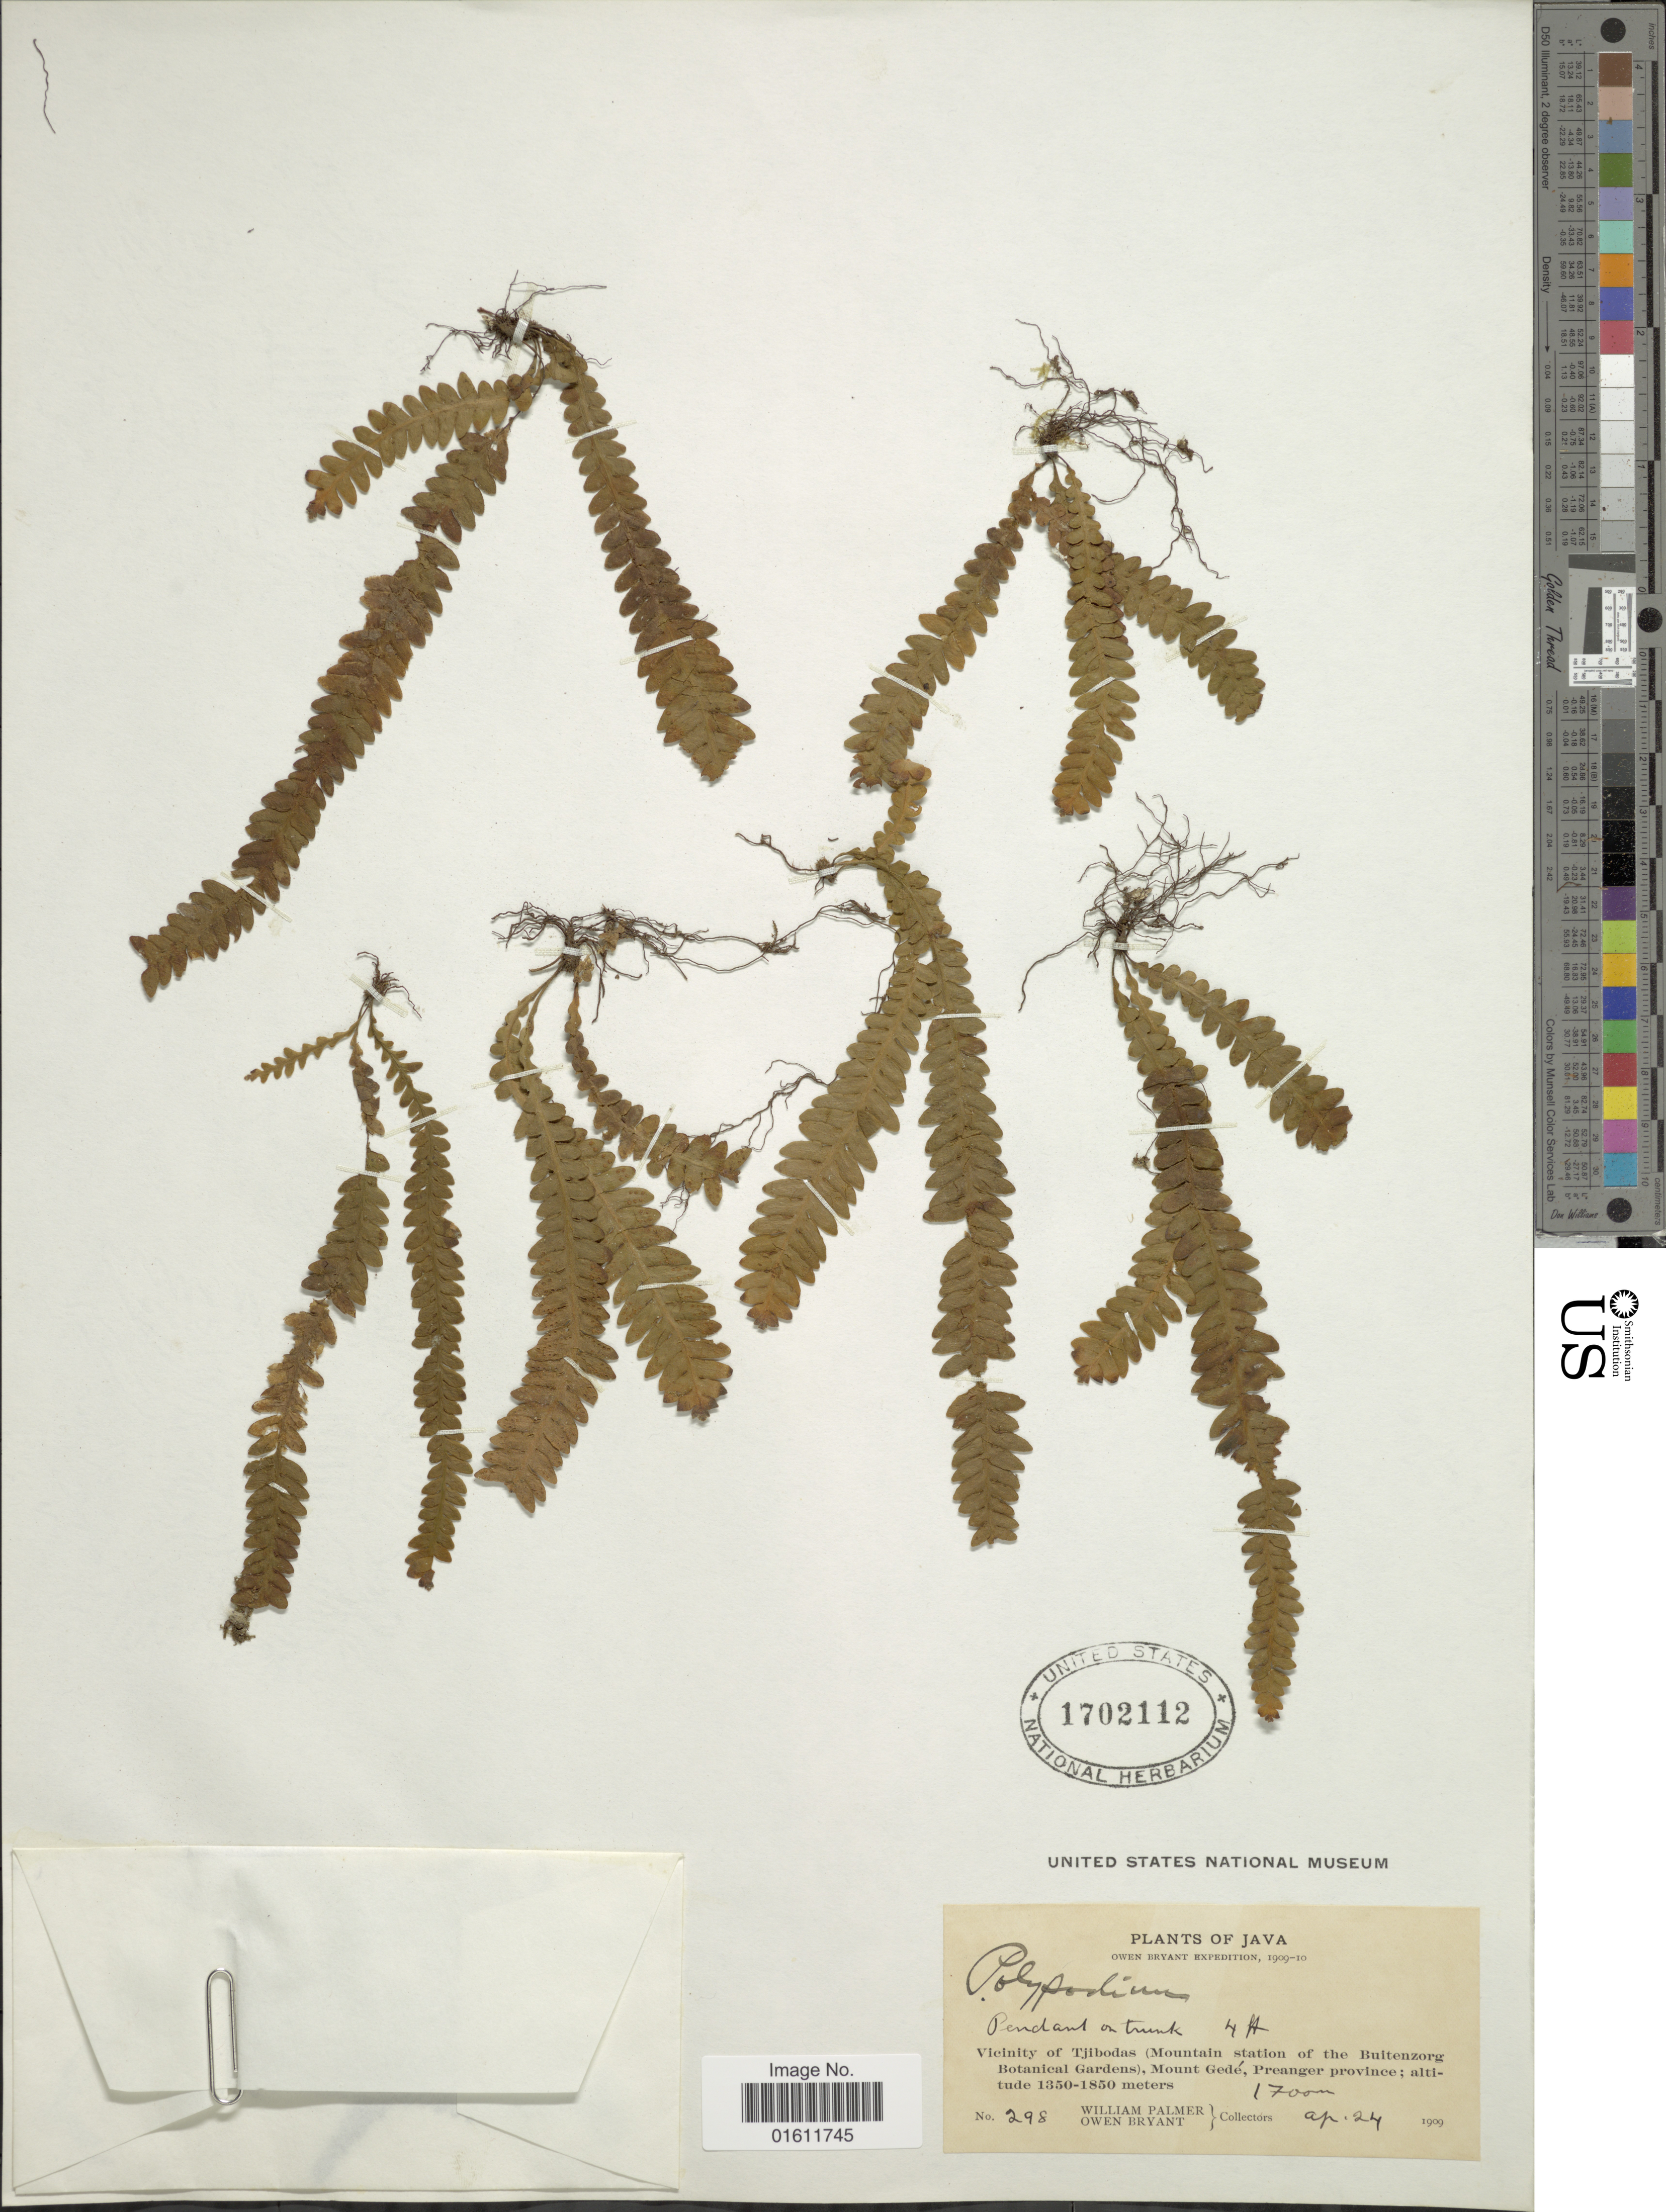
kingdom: Plantae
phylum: Tracheophyta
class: Polypodiopsida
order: Polypodiales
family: Polypodiaceae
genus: Prosaptia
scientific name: Prosaptia sp.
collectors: W. Palmer & O. Bryant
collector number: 298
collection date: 1909-04-24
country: Indonesia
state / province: Java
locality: Vicinity of Tjibodas (Mountain statuon of the Buitenzorg Botanical Gardens), Mount Gedé, Preanger province.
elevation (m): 1700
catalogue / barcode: US 1702112